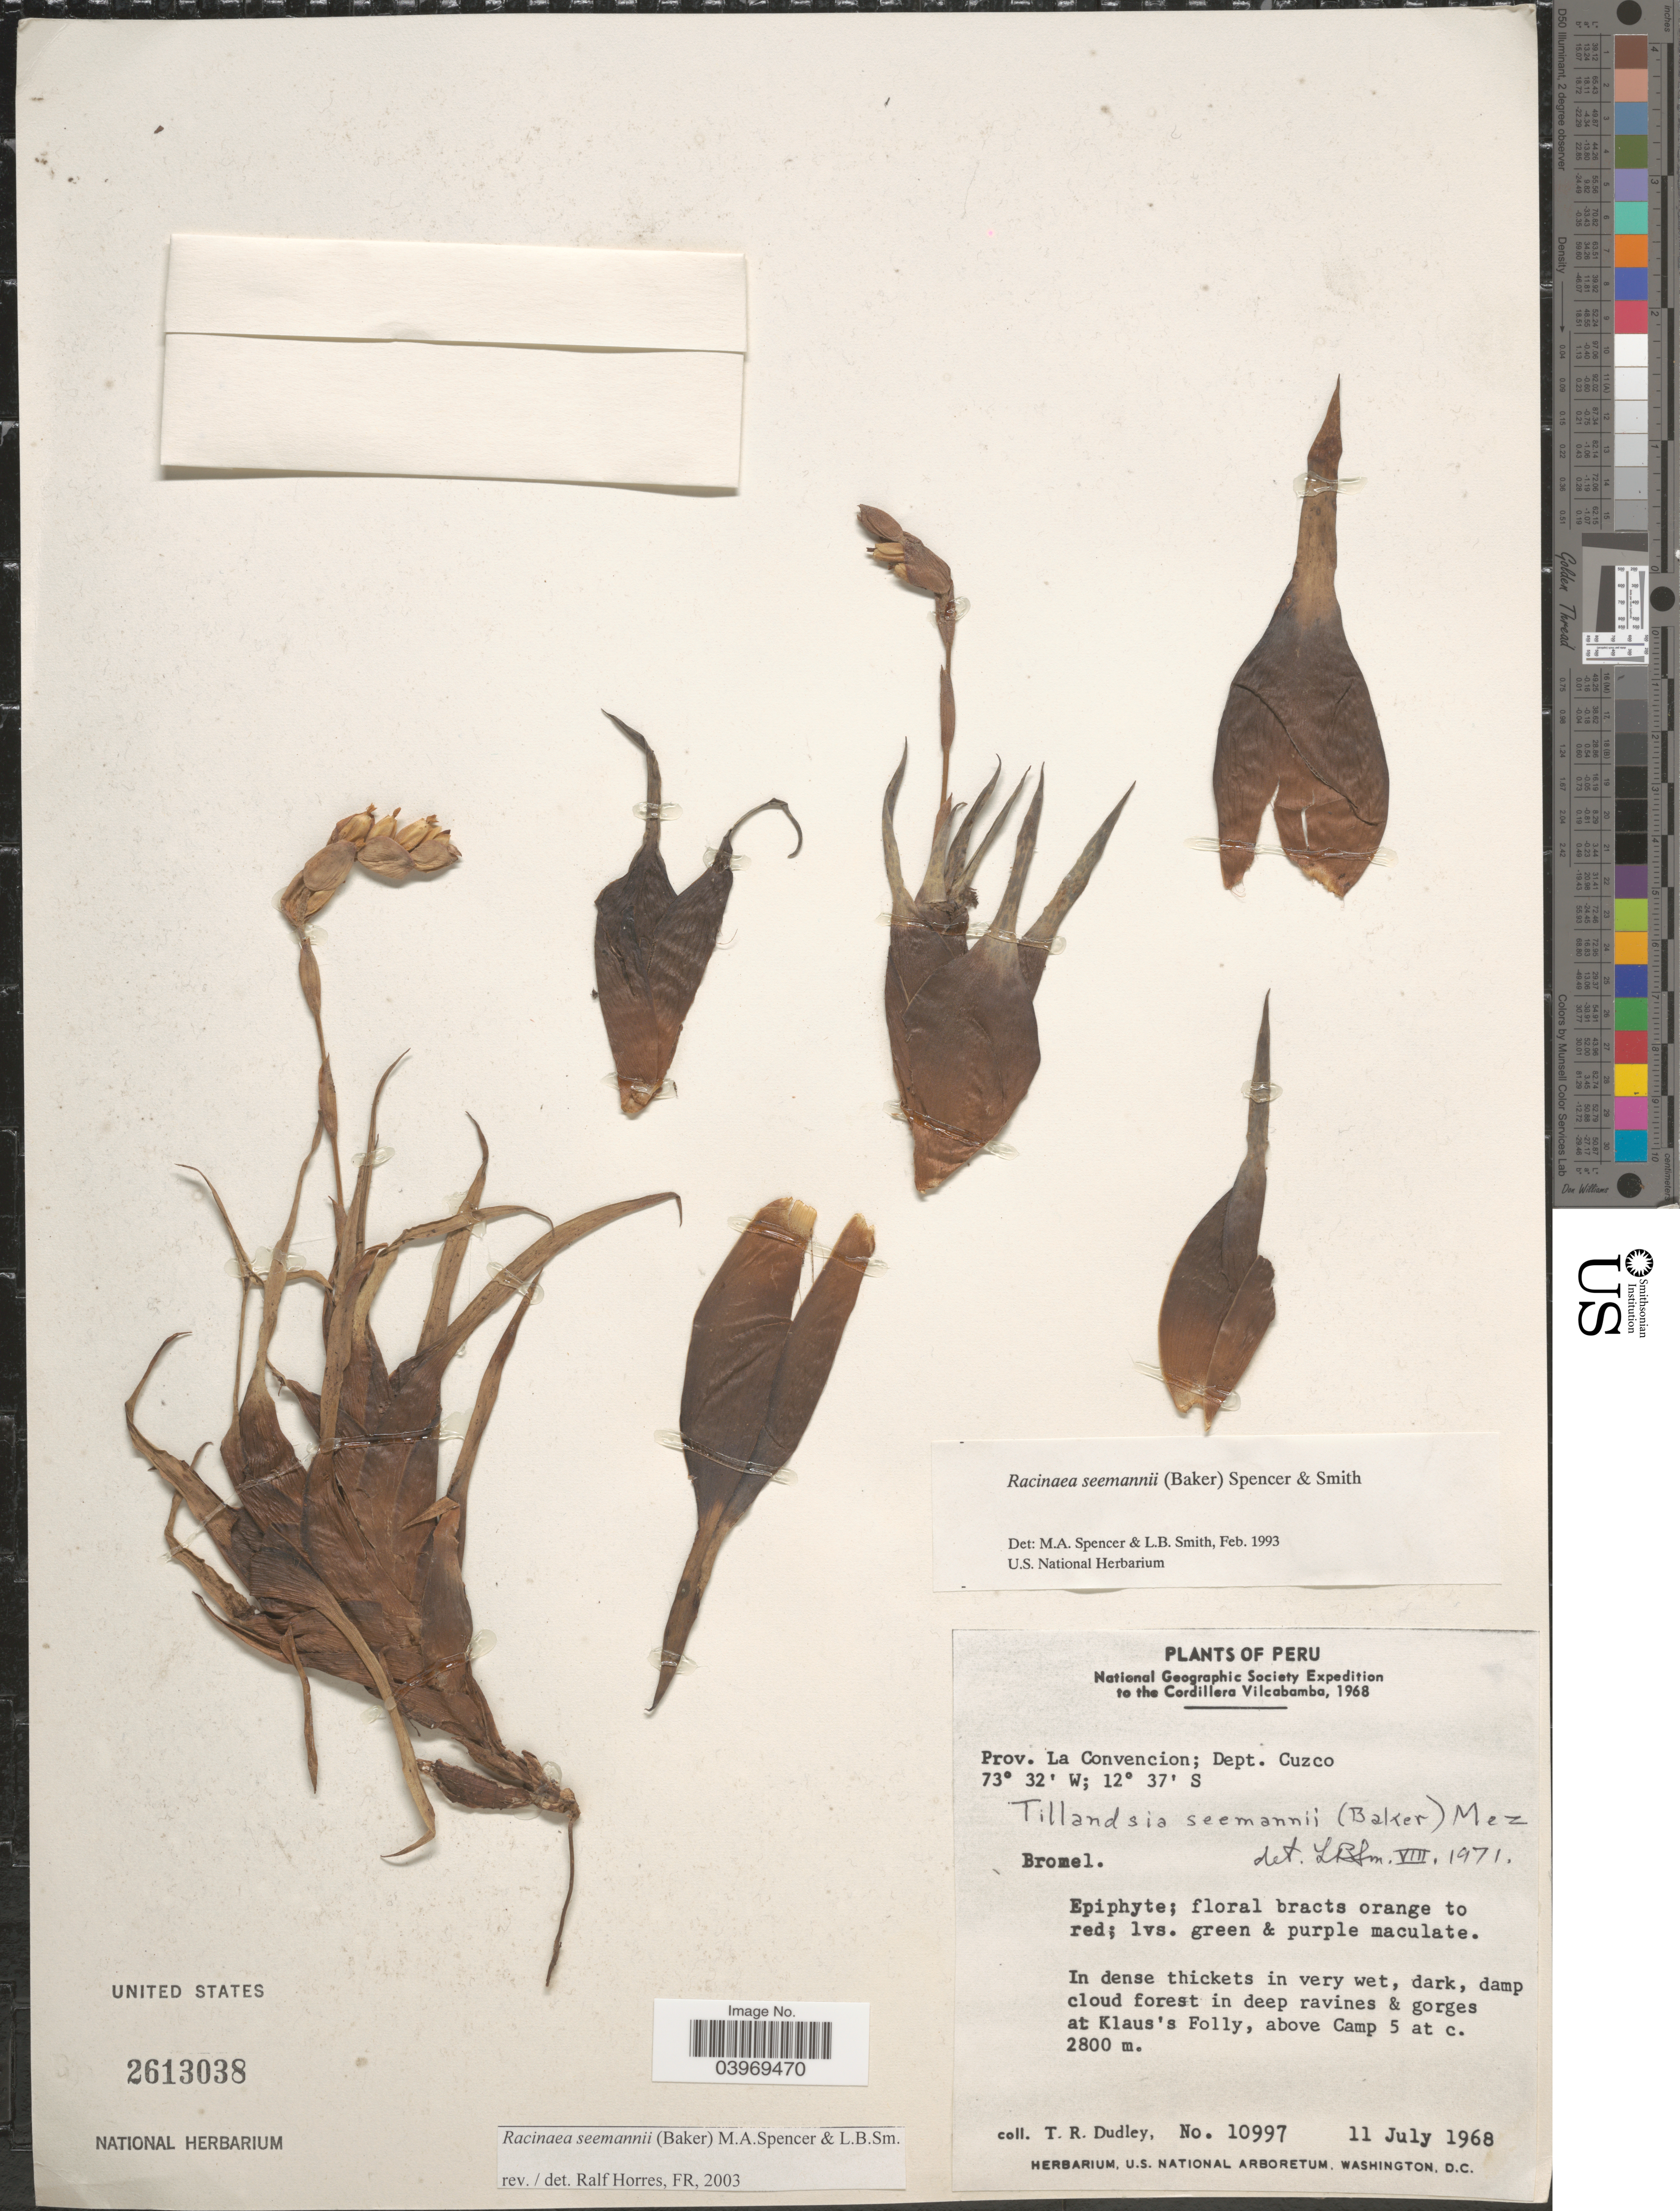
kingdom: Plantae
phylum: Tracheophyta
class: Liliopsida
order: Poales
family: Bromeliaceae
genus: Racinaea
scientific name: Racinaea seemannii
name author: (Baker) M.A. Spencer & L.B. Sm.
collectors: T. R. Dudley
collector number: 10997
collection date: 1968-07-11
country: Peru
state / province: Cusco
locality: The Cordillera Vilcabamba. Prov. La Convencion; Dept. Cuzco. In dense thickets in very wet, dark, damp cloud forest in deep ravines & gorges at Klaus's Folly, above Camp 5.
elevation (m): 2800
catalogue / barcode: US 2613038